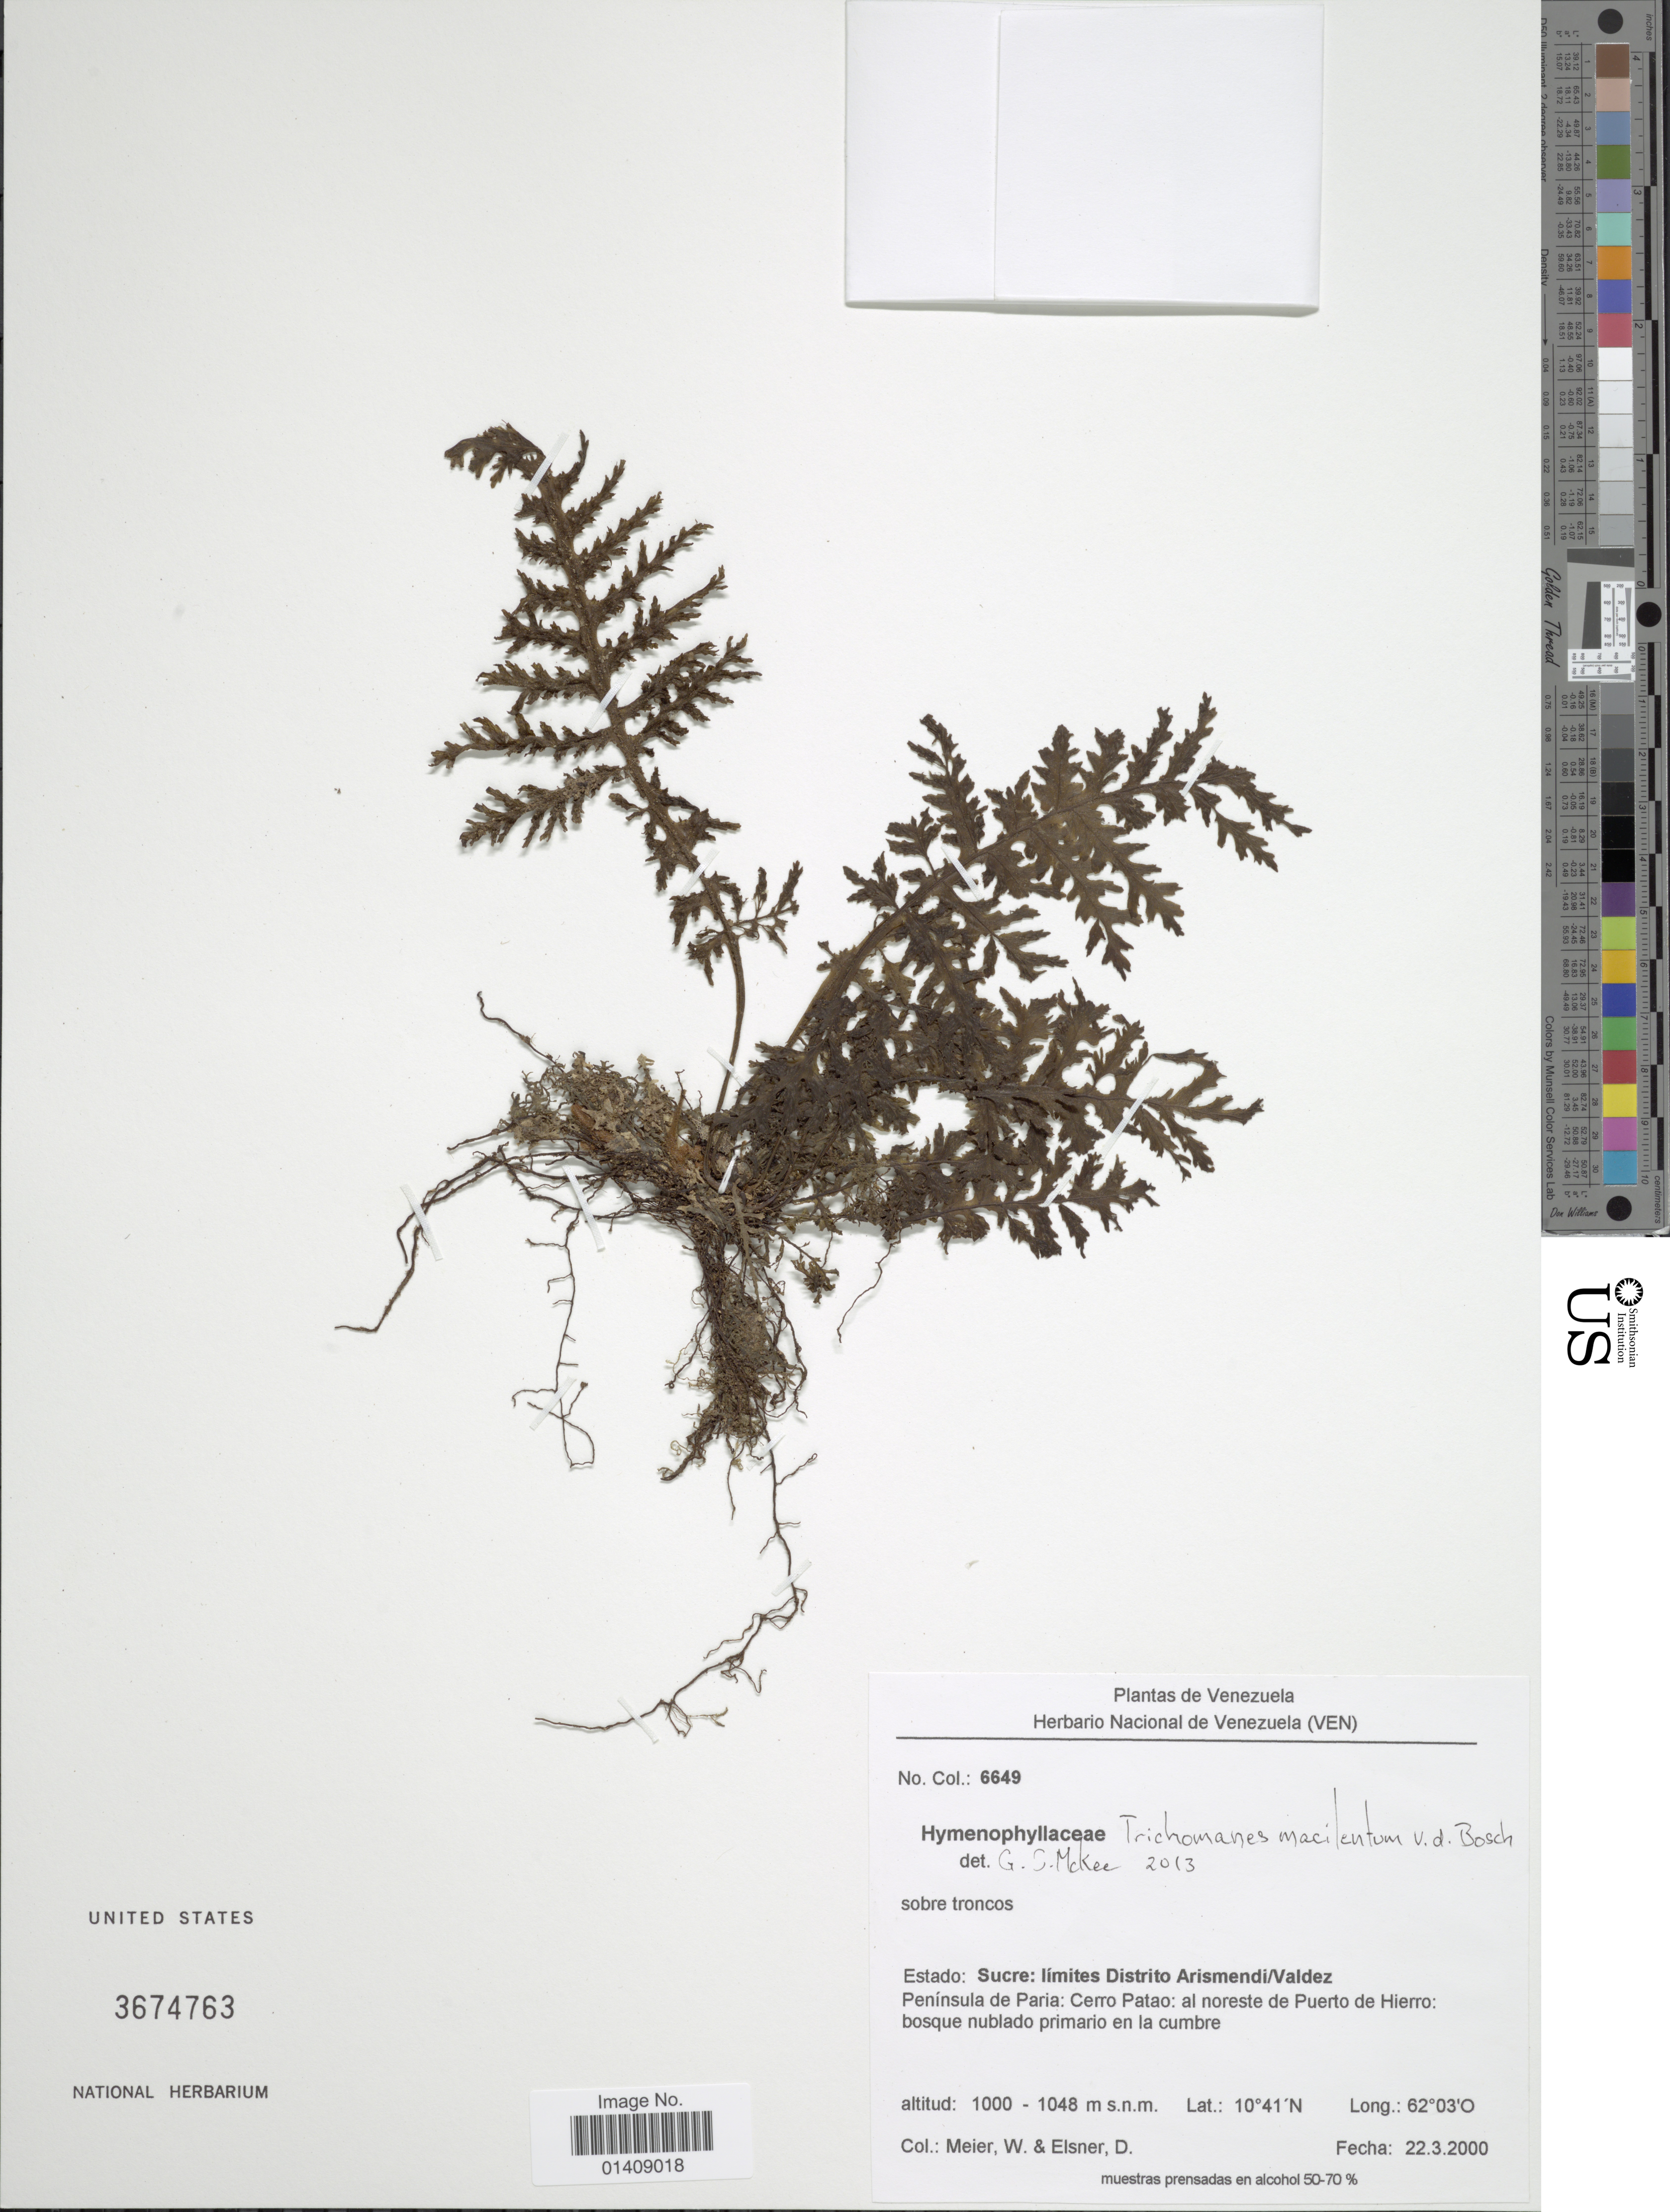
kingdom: Plantae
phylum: Tracheophyta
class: Polypodiopsida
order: Hymenophyllales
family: Hymenophyllaceae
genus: Trichomanes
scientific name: Trichomanes macilentum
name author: Bosch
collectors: W. Meier & D. Elsner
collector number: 6649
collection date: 2000-03-22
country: Venezuela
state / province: Sucre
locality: Limites Distrito Arismendi/Valdez Península de Paria: Cerro Patao: al norestre de Puerto de Hierro: bosque nublado primario en la cumbre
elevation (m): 1000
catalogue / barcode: US 3674763